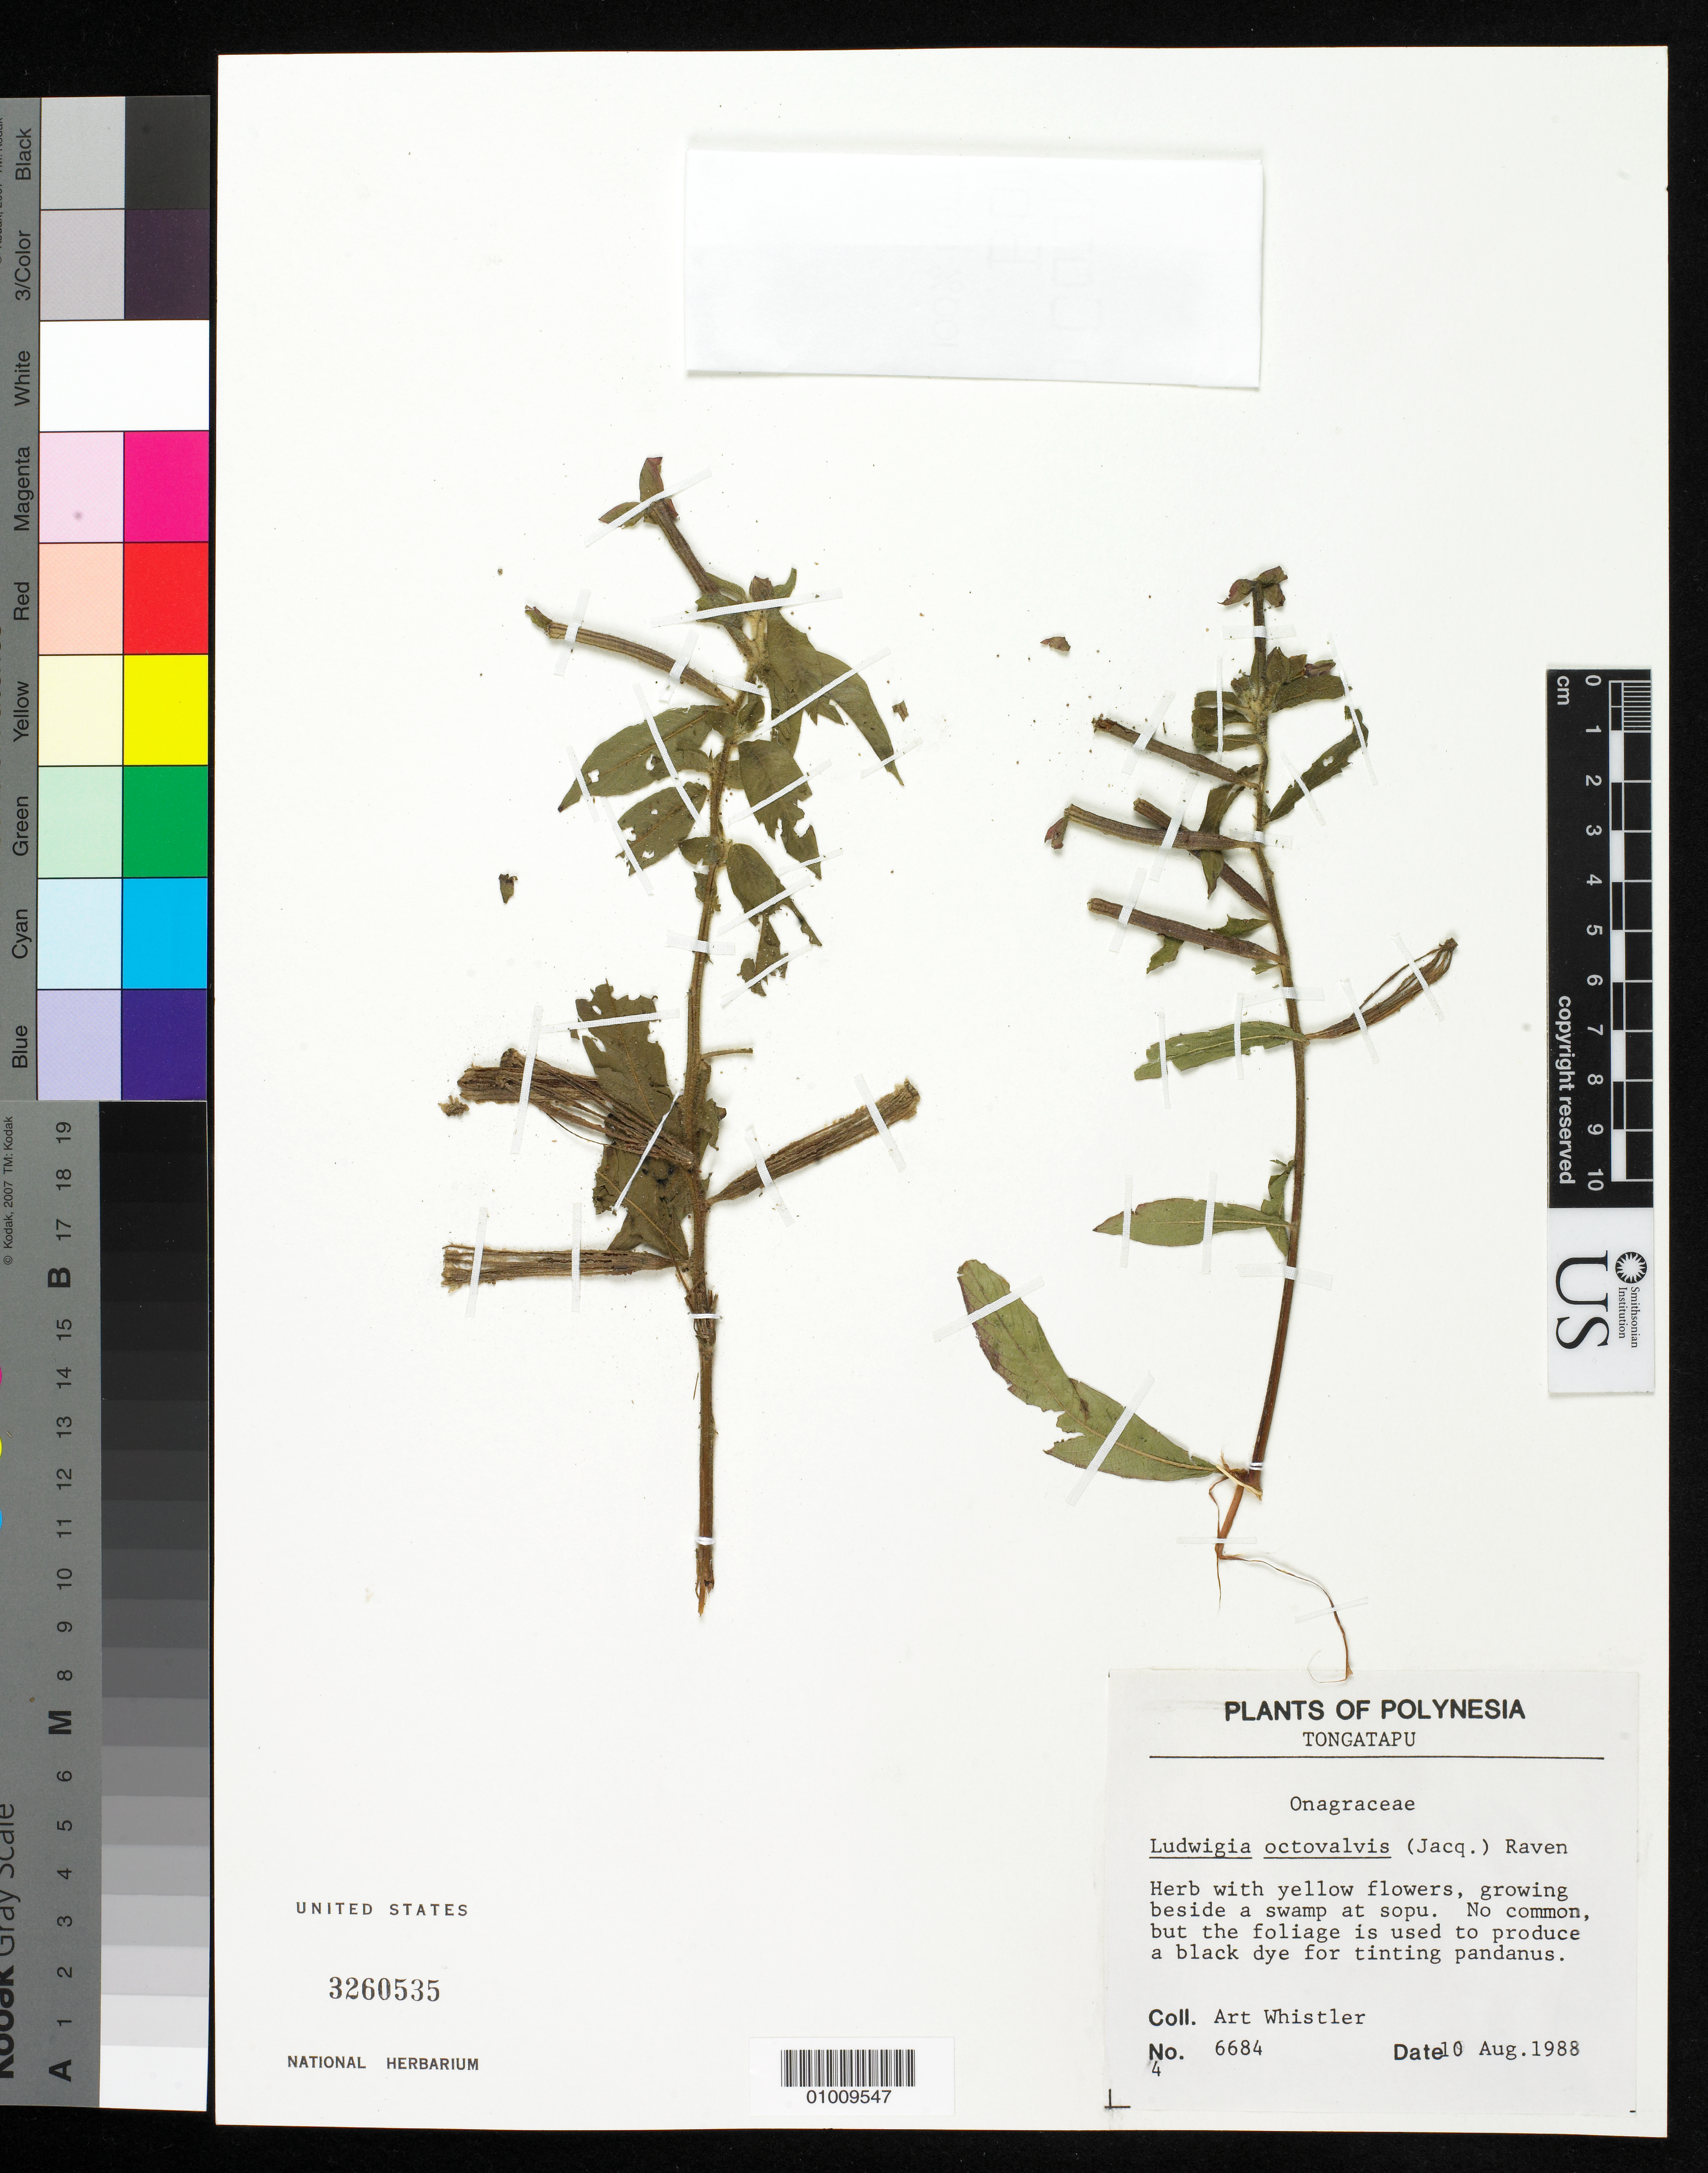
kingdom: Plantae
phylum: Tracheophyta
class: Magnoliopsida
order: Myrtales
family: Onagraceae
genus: Ludwigia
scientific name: Ludwigia octovalvis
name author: (Jacq.) P.H. Raven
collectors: A. Whistler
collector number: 6684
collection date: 1988-08-10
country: Tonga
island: Tongatapu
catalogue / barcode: US 3260535